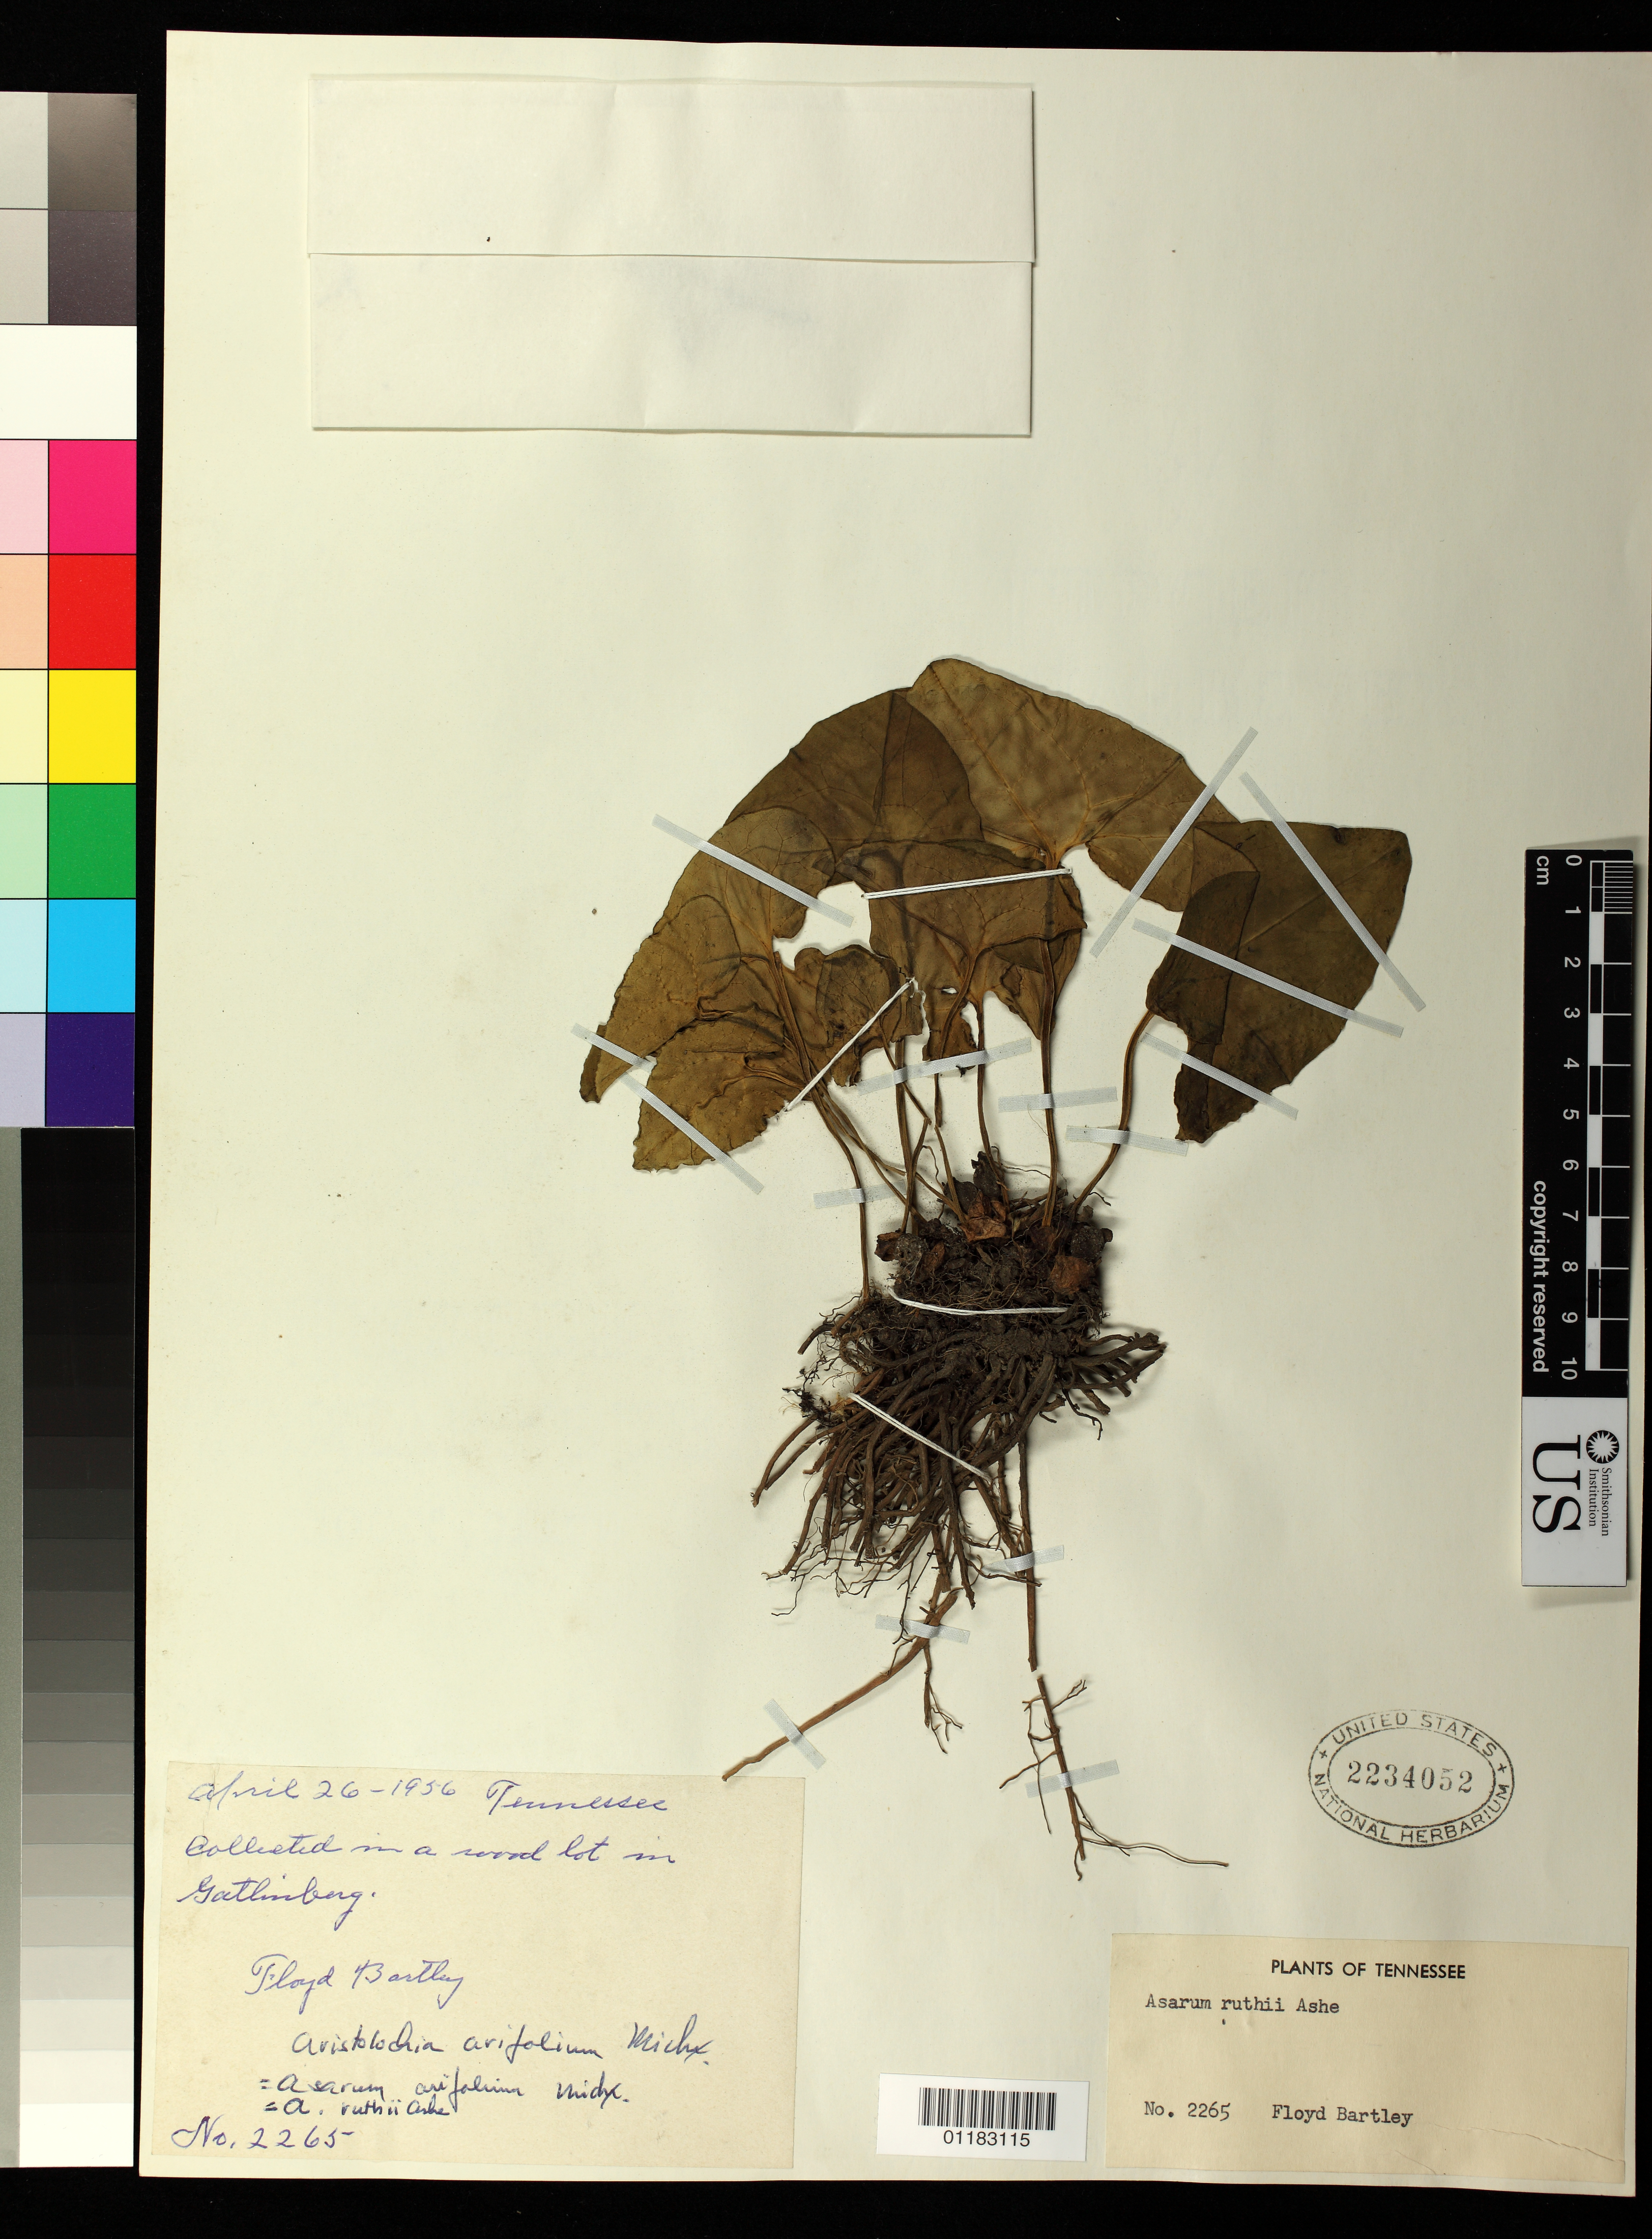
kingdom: Plantae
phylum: Tracheophyta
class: Magnoliopsida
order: Piperales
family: Aristolochiaceae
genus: Hexastylis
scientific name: Hexastylis ruthii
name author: Small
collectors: F. Bartley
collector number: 2265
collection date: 1956-04-26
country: United States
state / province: Tennessee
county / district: Sevier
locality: Gatlinburg, Sevier County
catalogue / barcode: US 2234052